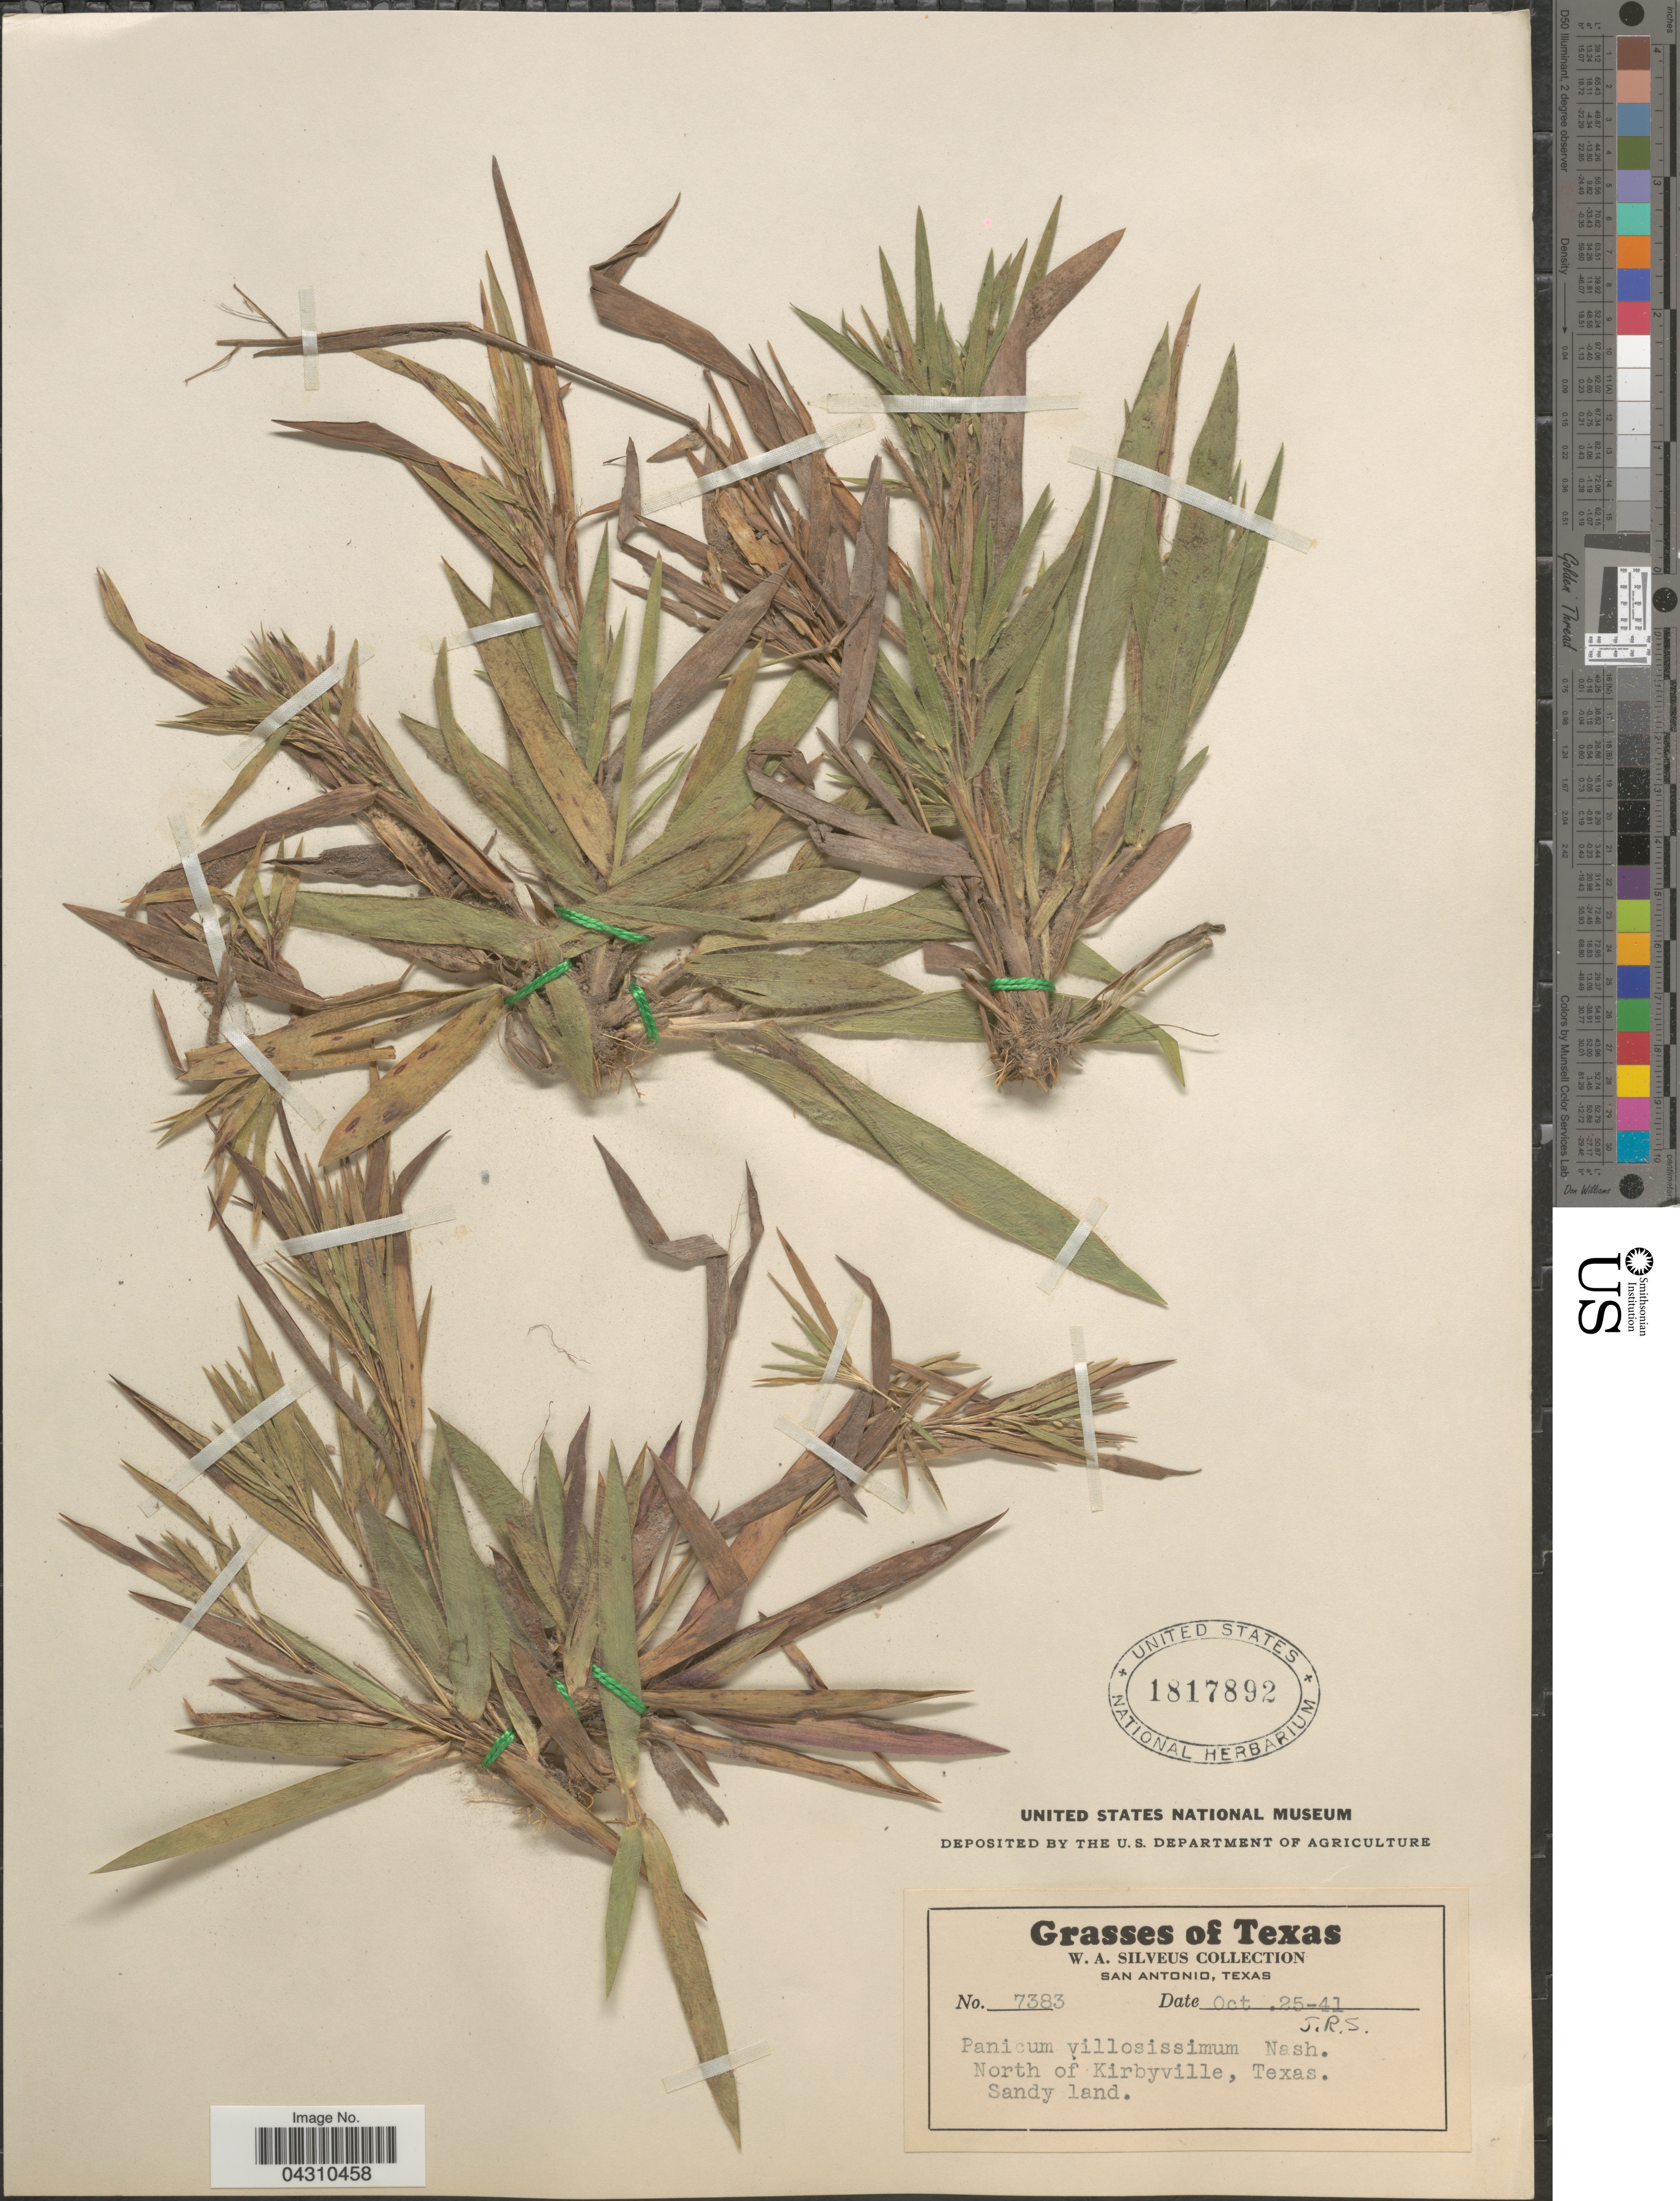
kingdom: Plantae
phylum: Tracheophyta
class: Liliopsida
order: Poales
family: Poaceae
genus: Dichanthelium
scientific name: Dichanthelium acuminatum var. acuminatum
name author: (Sw.) Gould & C.A. Clark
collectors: W. Silveus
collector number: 7383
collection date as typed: Transcribed d/m/y: 25/10/41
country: United States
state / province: Texas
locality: North of Kirbyville.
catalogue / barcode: US 1817892